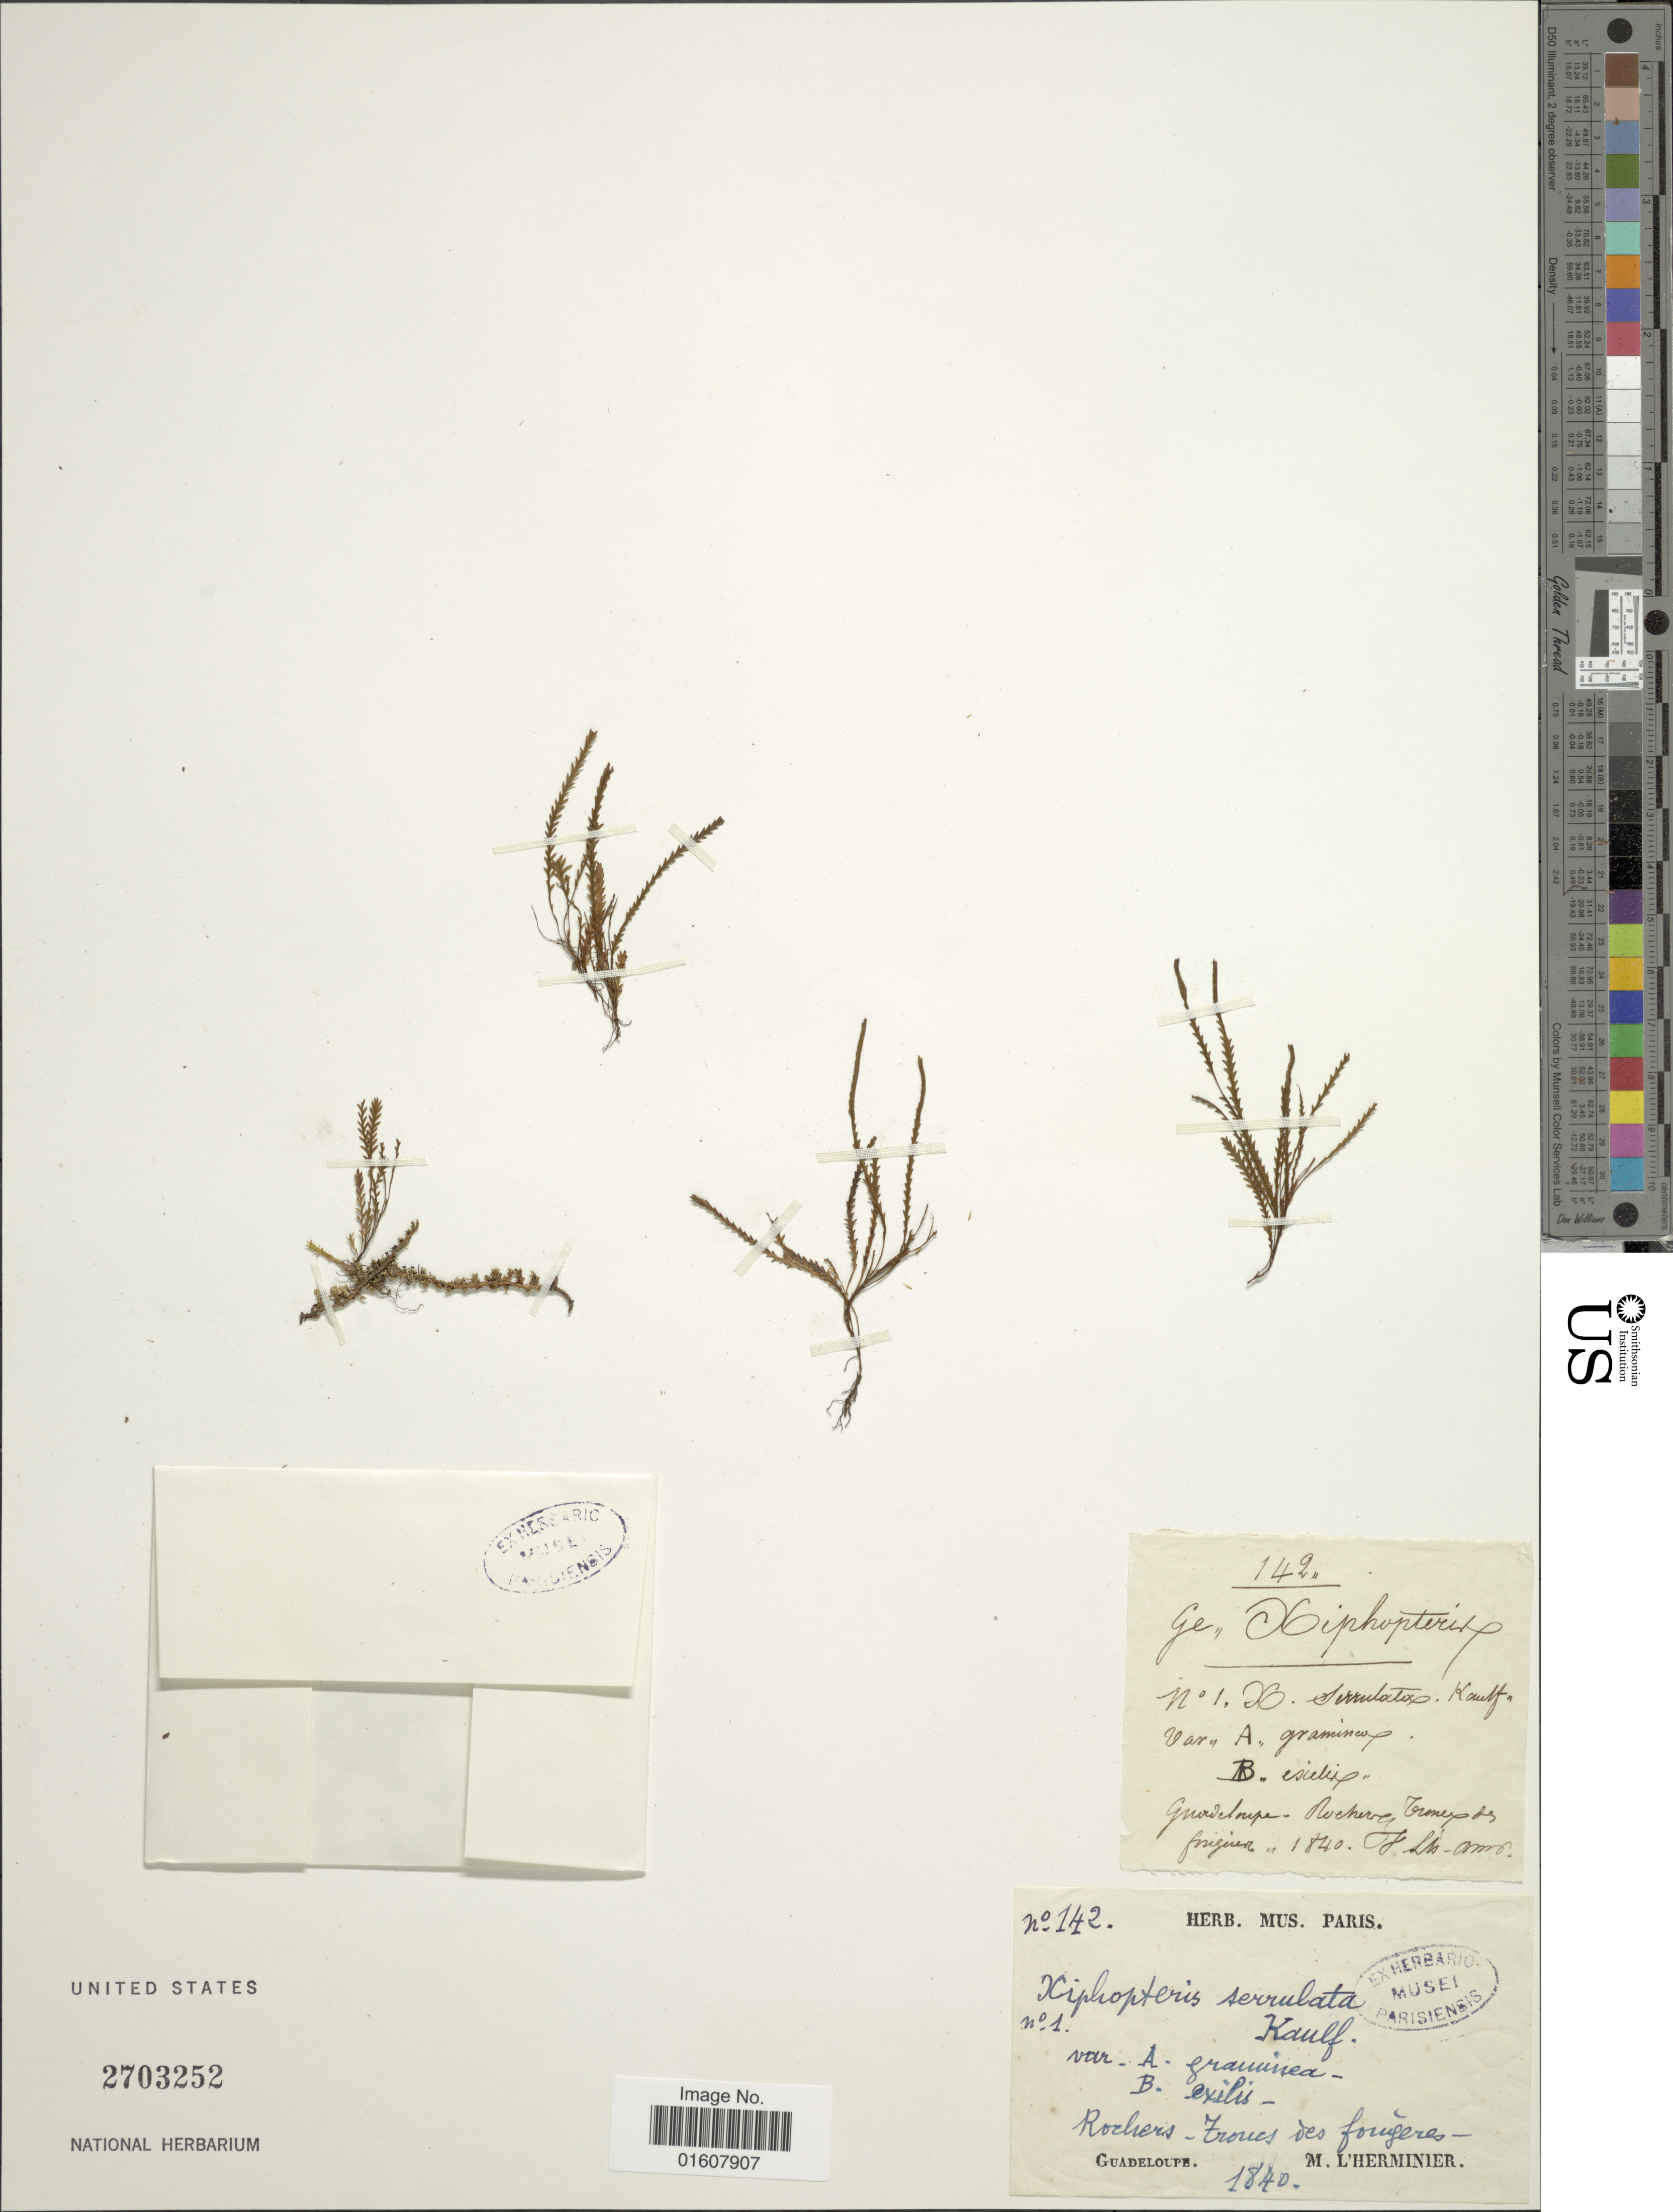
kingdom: Plantae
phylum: Tracheophyta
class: Polypodiopsida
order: Polypodiales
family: Polypodiaceae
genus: Cochlidium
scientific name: Cochlidium serrulatum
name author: (Sw.) L.E. Bishop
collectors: M. L'Herminier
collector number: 142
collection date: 1840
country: Guadeloupe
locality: Rochers - Troues des fougeres [interpreted]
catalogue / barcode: US 2703252